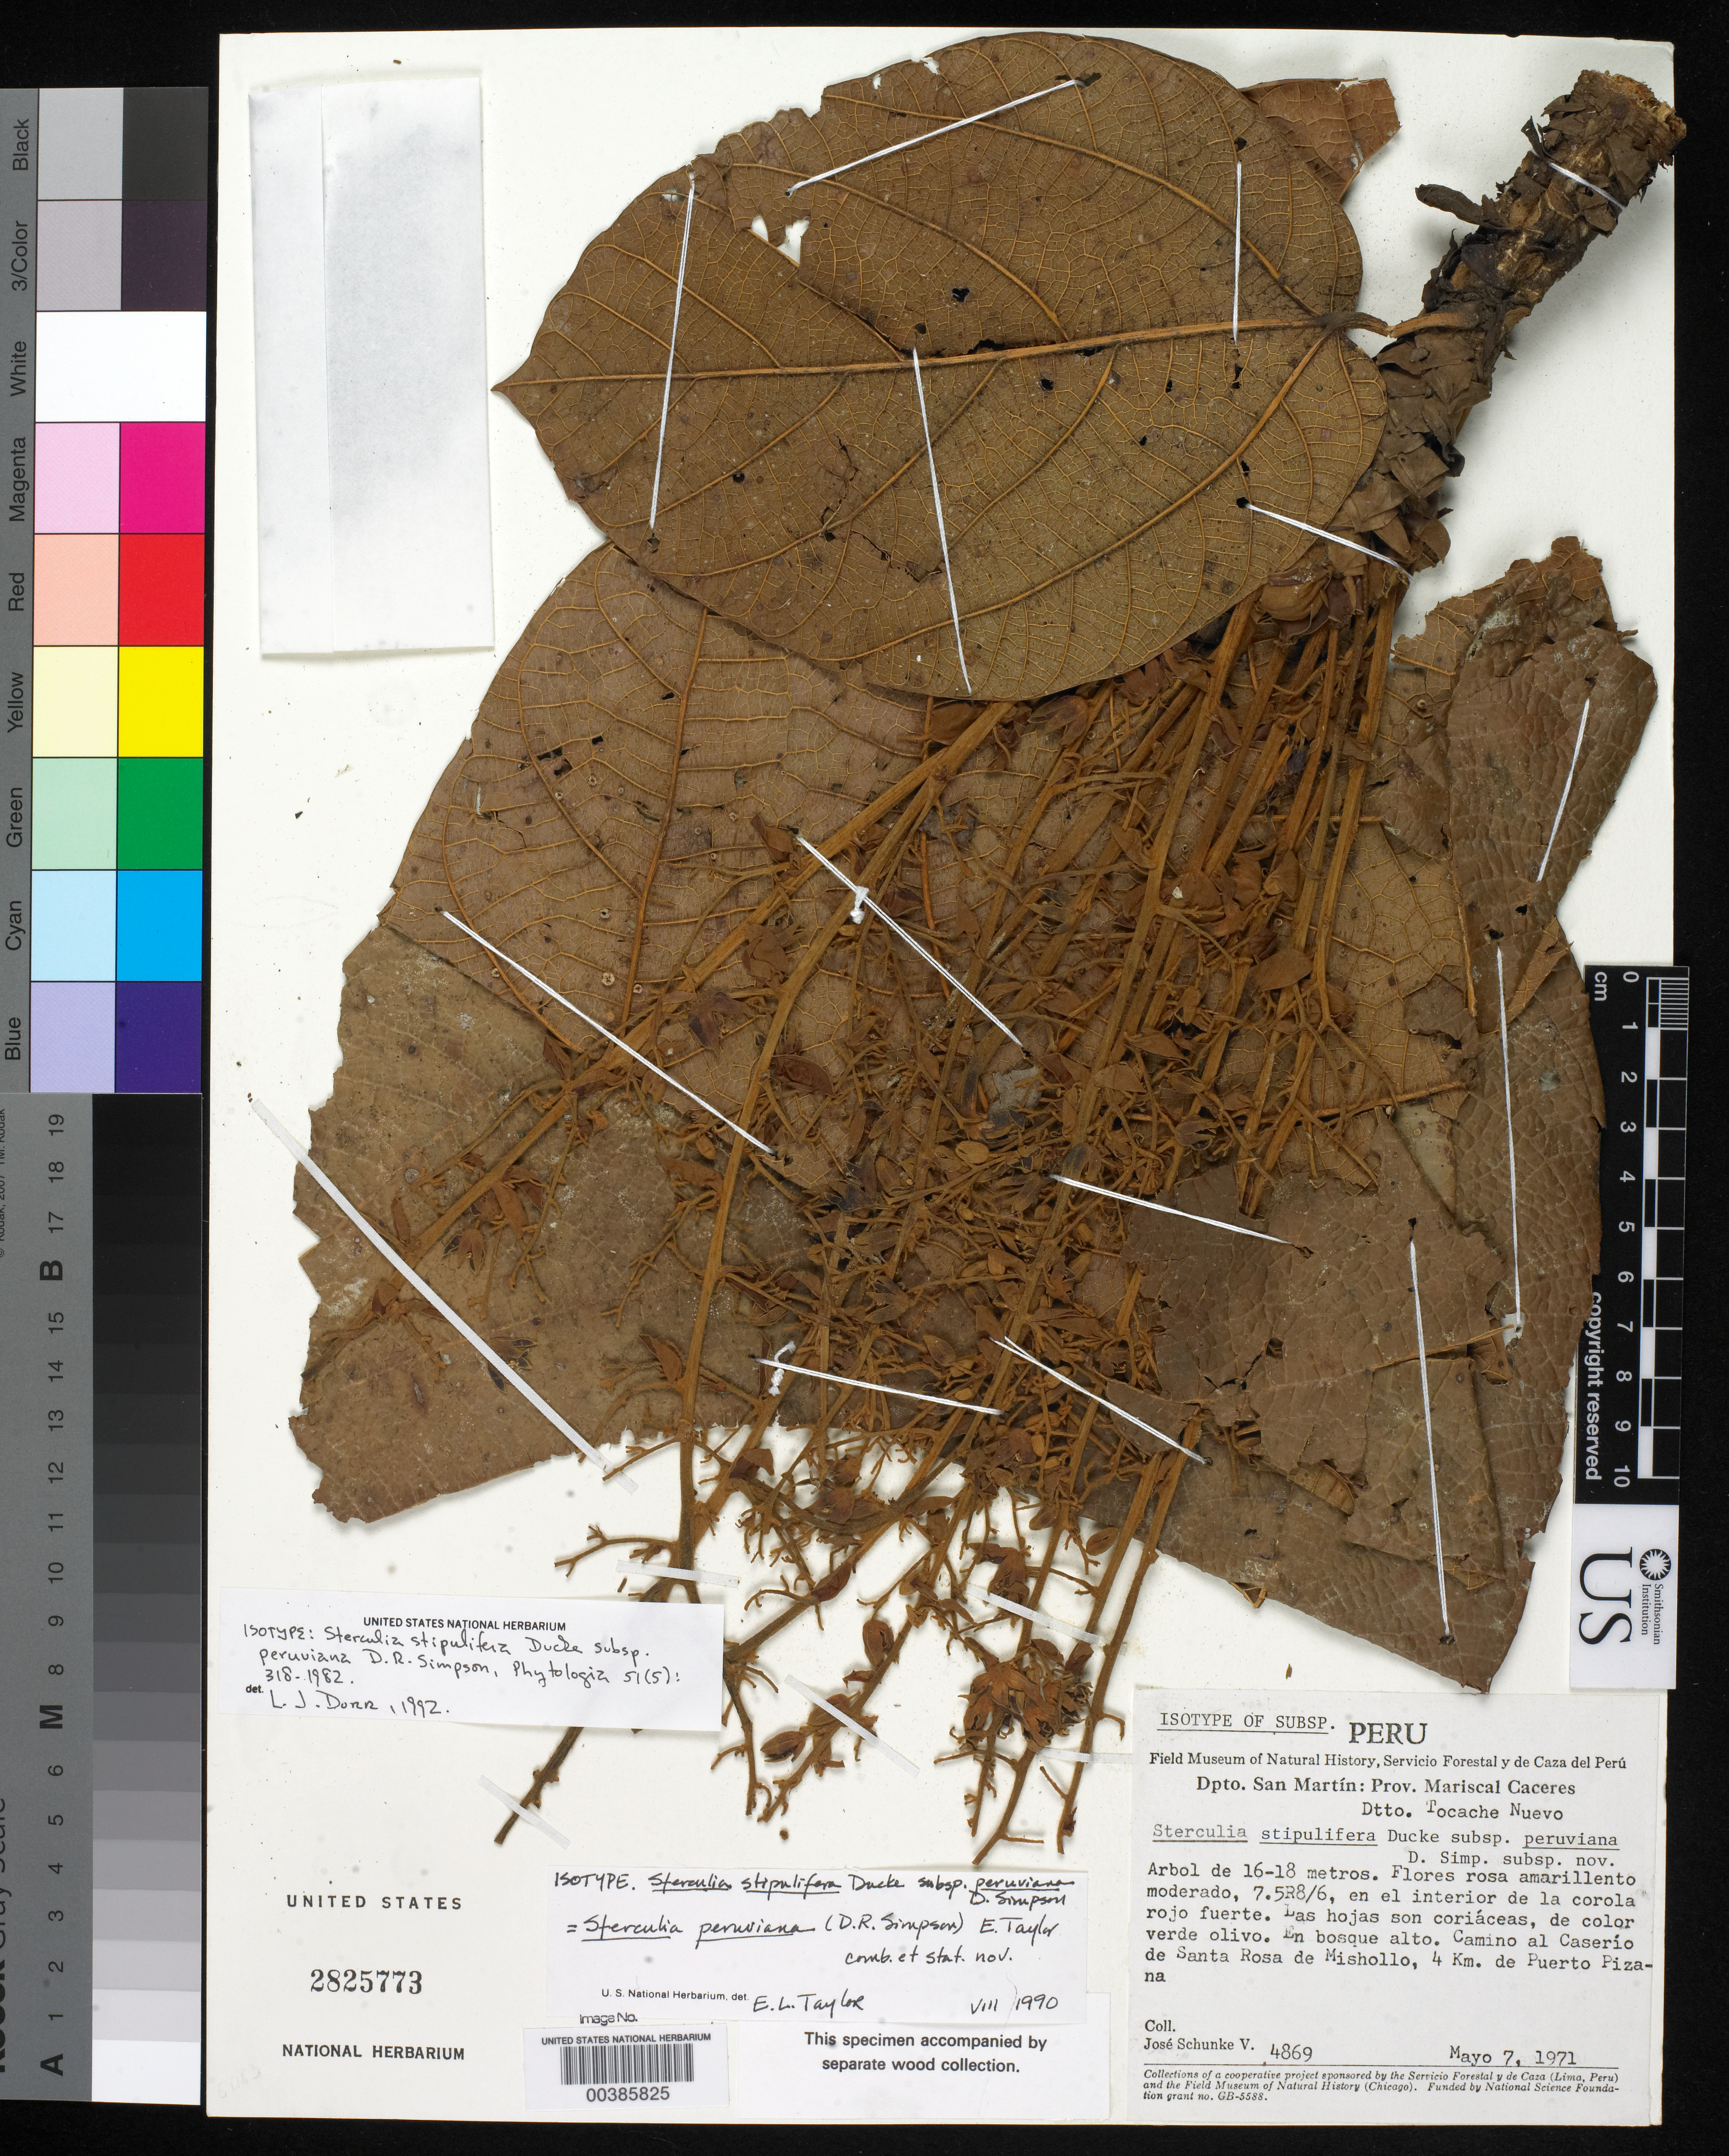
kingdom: Plantae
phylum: Tracheophyta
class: Magnoliopsida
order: Malvales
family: Malvaceae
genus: Sterculia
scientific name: Sterculia stipulifera subsp. peruviana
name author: D.R. Simpson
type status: Isotype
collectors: J. Schunke Vigo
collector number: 4869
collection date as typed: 07 May 1971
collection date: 1971-05-07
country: Peru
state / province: San Martín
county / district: Mariscal Cáceres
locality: Tocache Nuevo Dist., Camino al Caserio de Santa Rosa de Mishollo, 4 km de Puerto Pizana.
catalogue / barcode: US 2825773